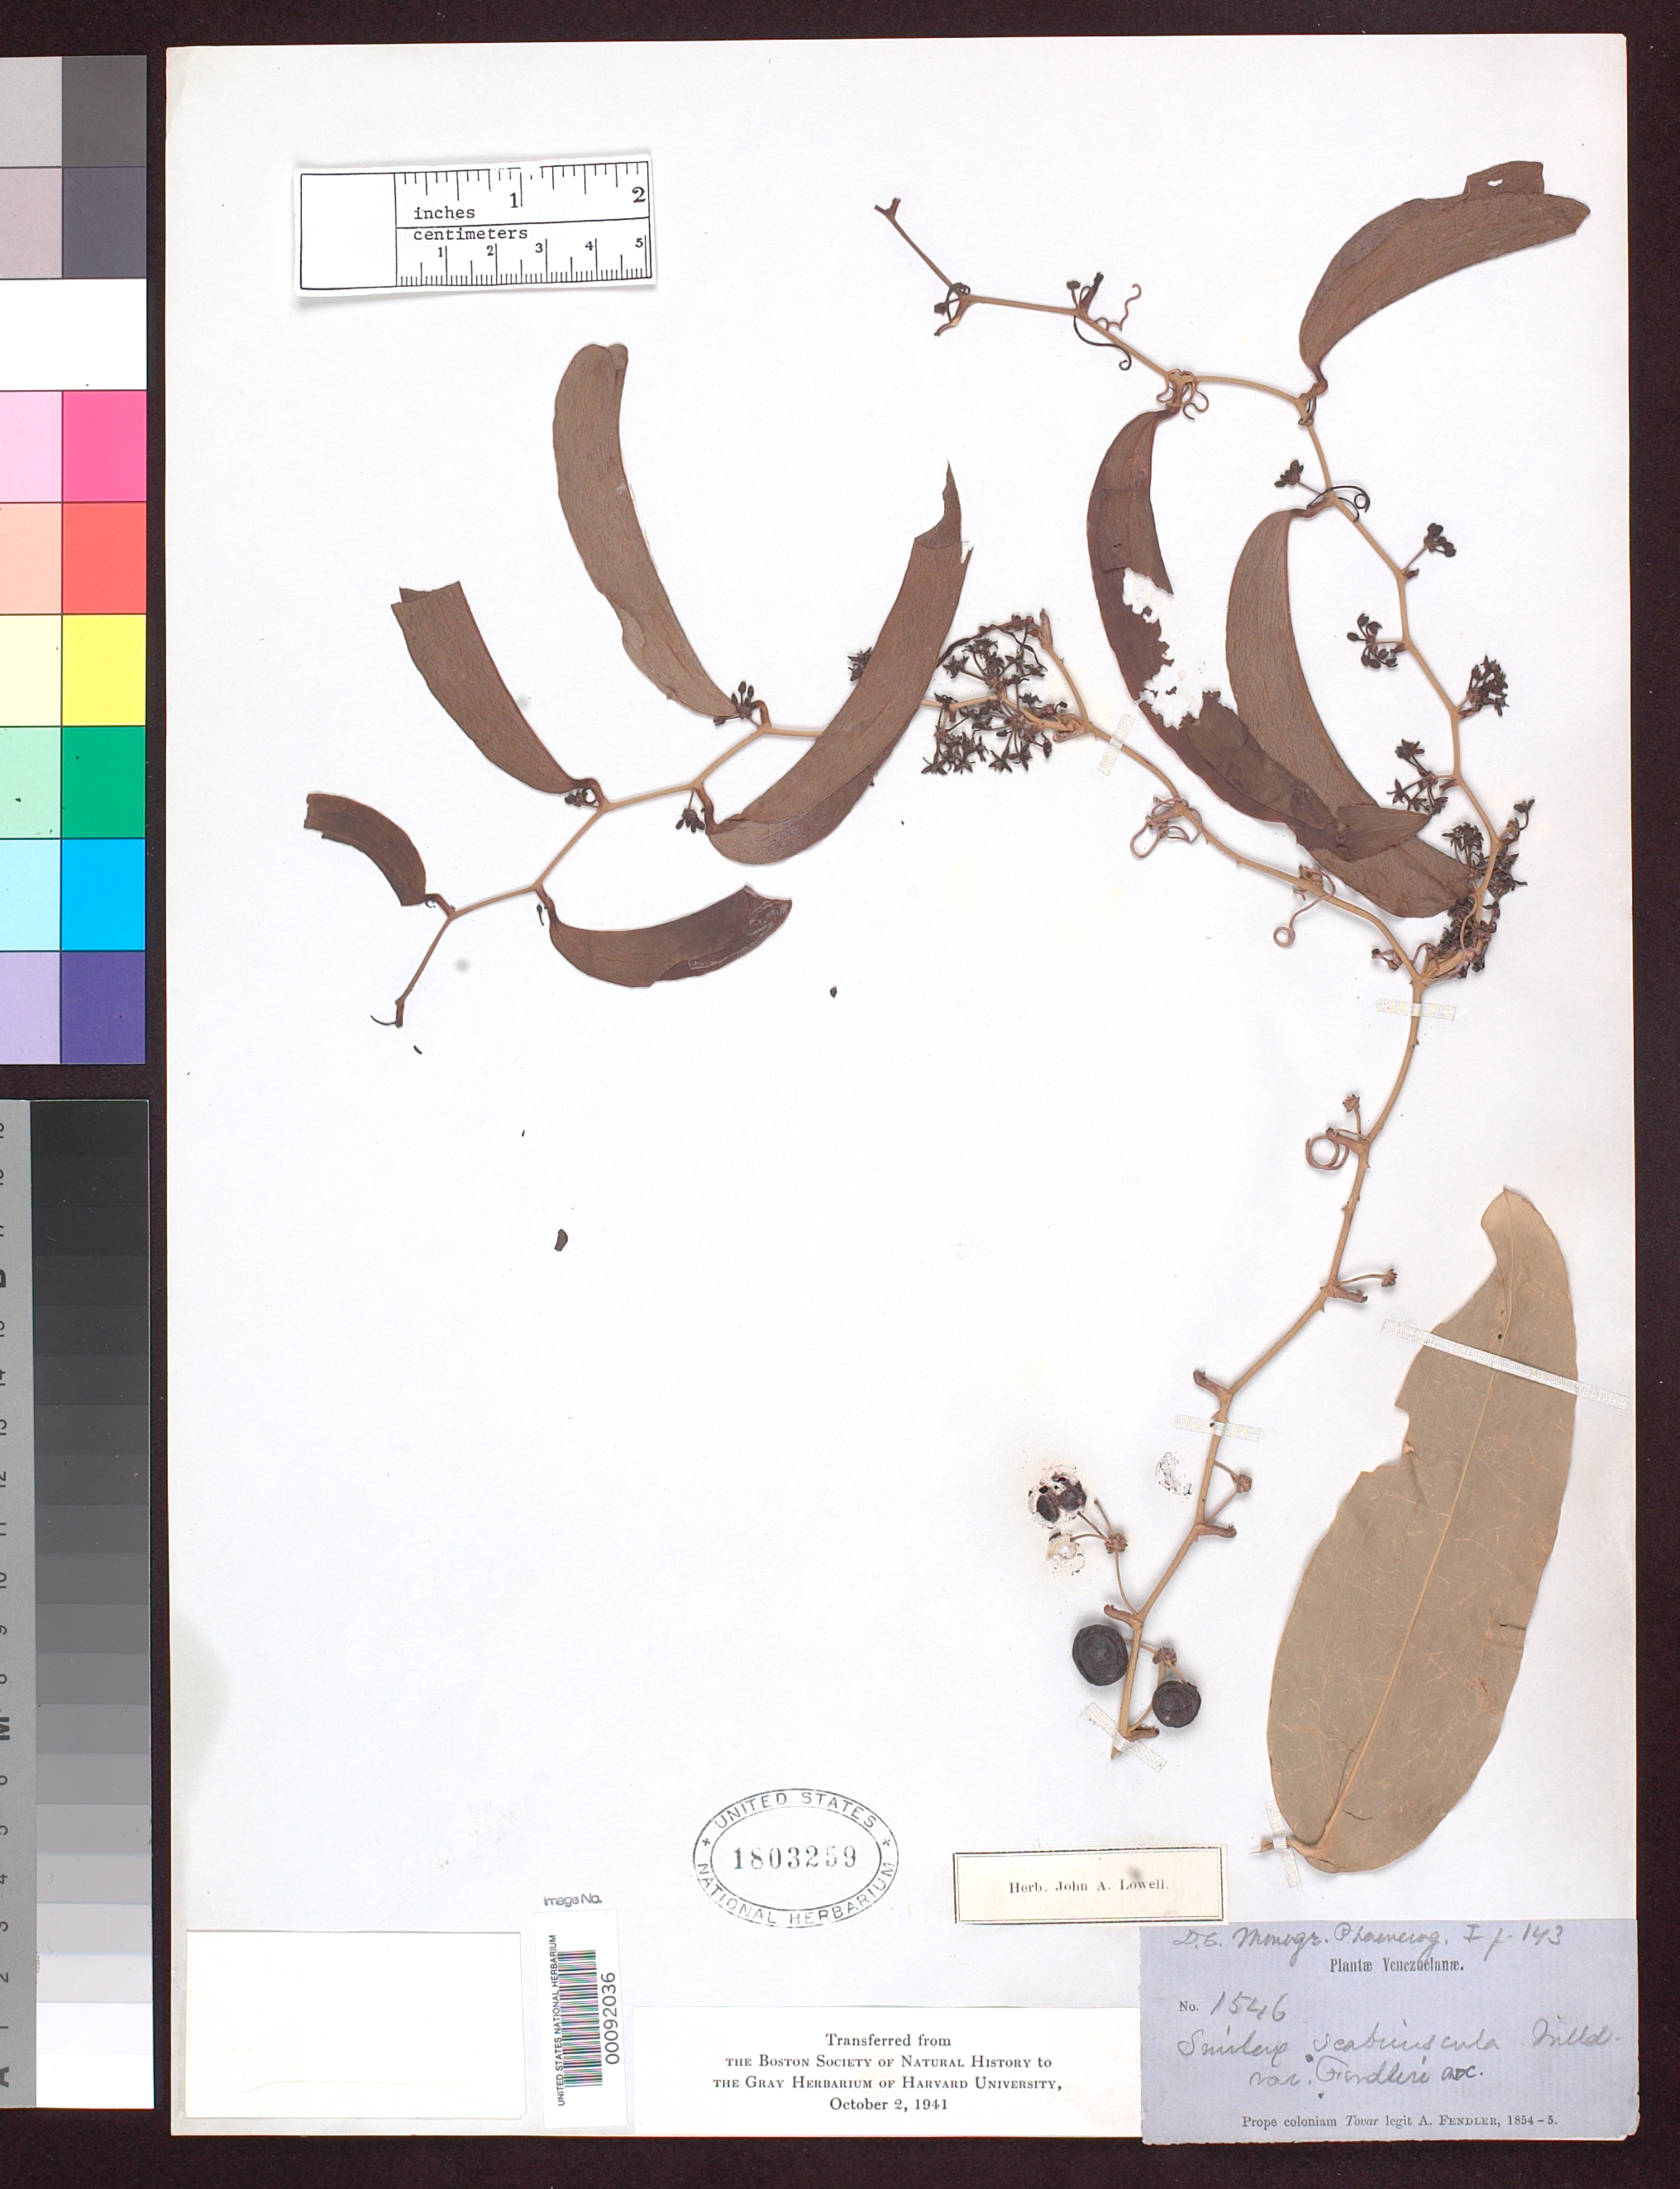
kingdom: Plantae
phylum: Tracheophyta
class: Liliopsida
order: Liliales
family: Smilacaceae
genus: Smilax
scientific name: Smilax scabriuscula var. fendleri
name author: A. DC.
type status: Type Collection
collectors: A. Fendler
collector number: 1546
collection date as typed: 1854 to -- --- 1855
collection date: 1854/1855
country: Venezuela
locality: Colonia Tovar.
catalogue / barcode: US 1803259